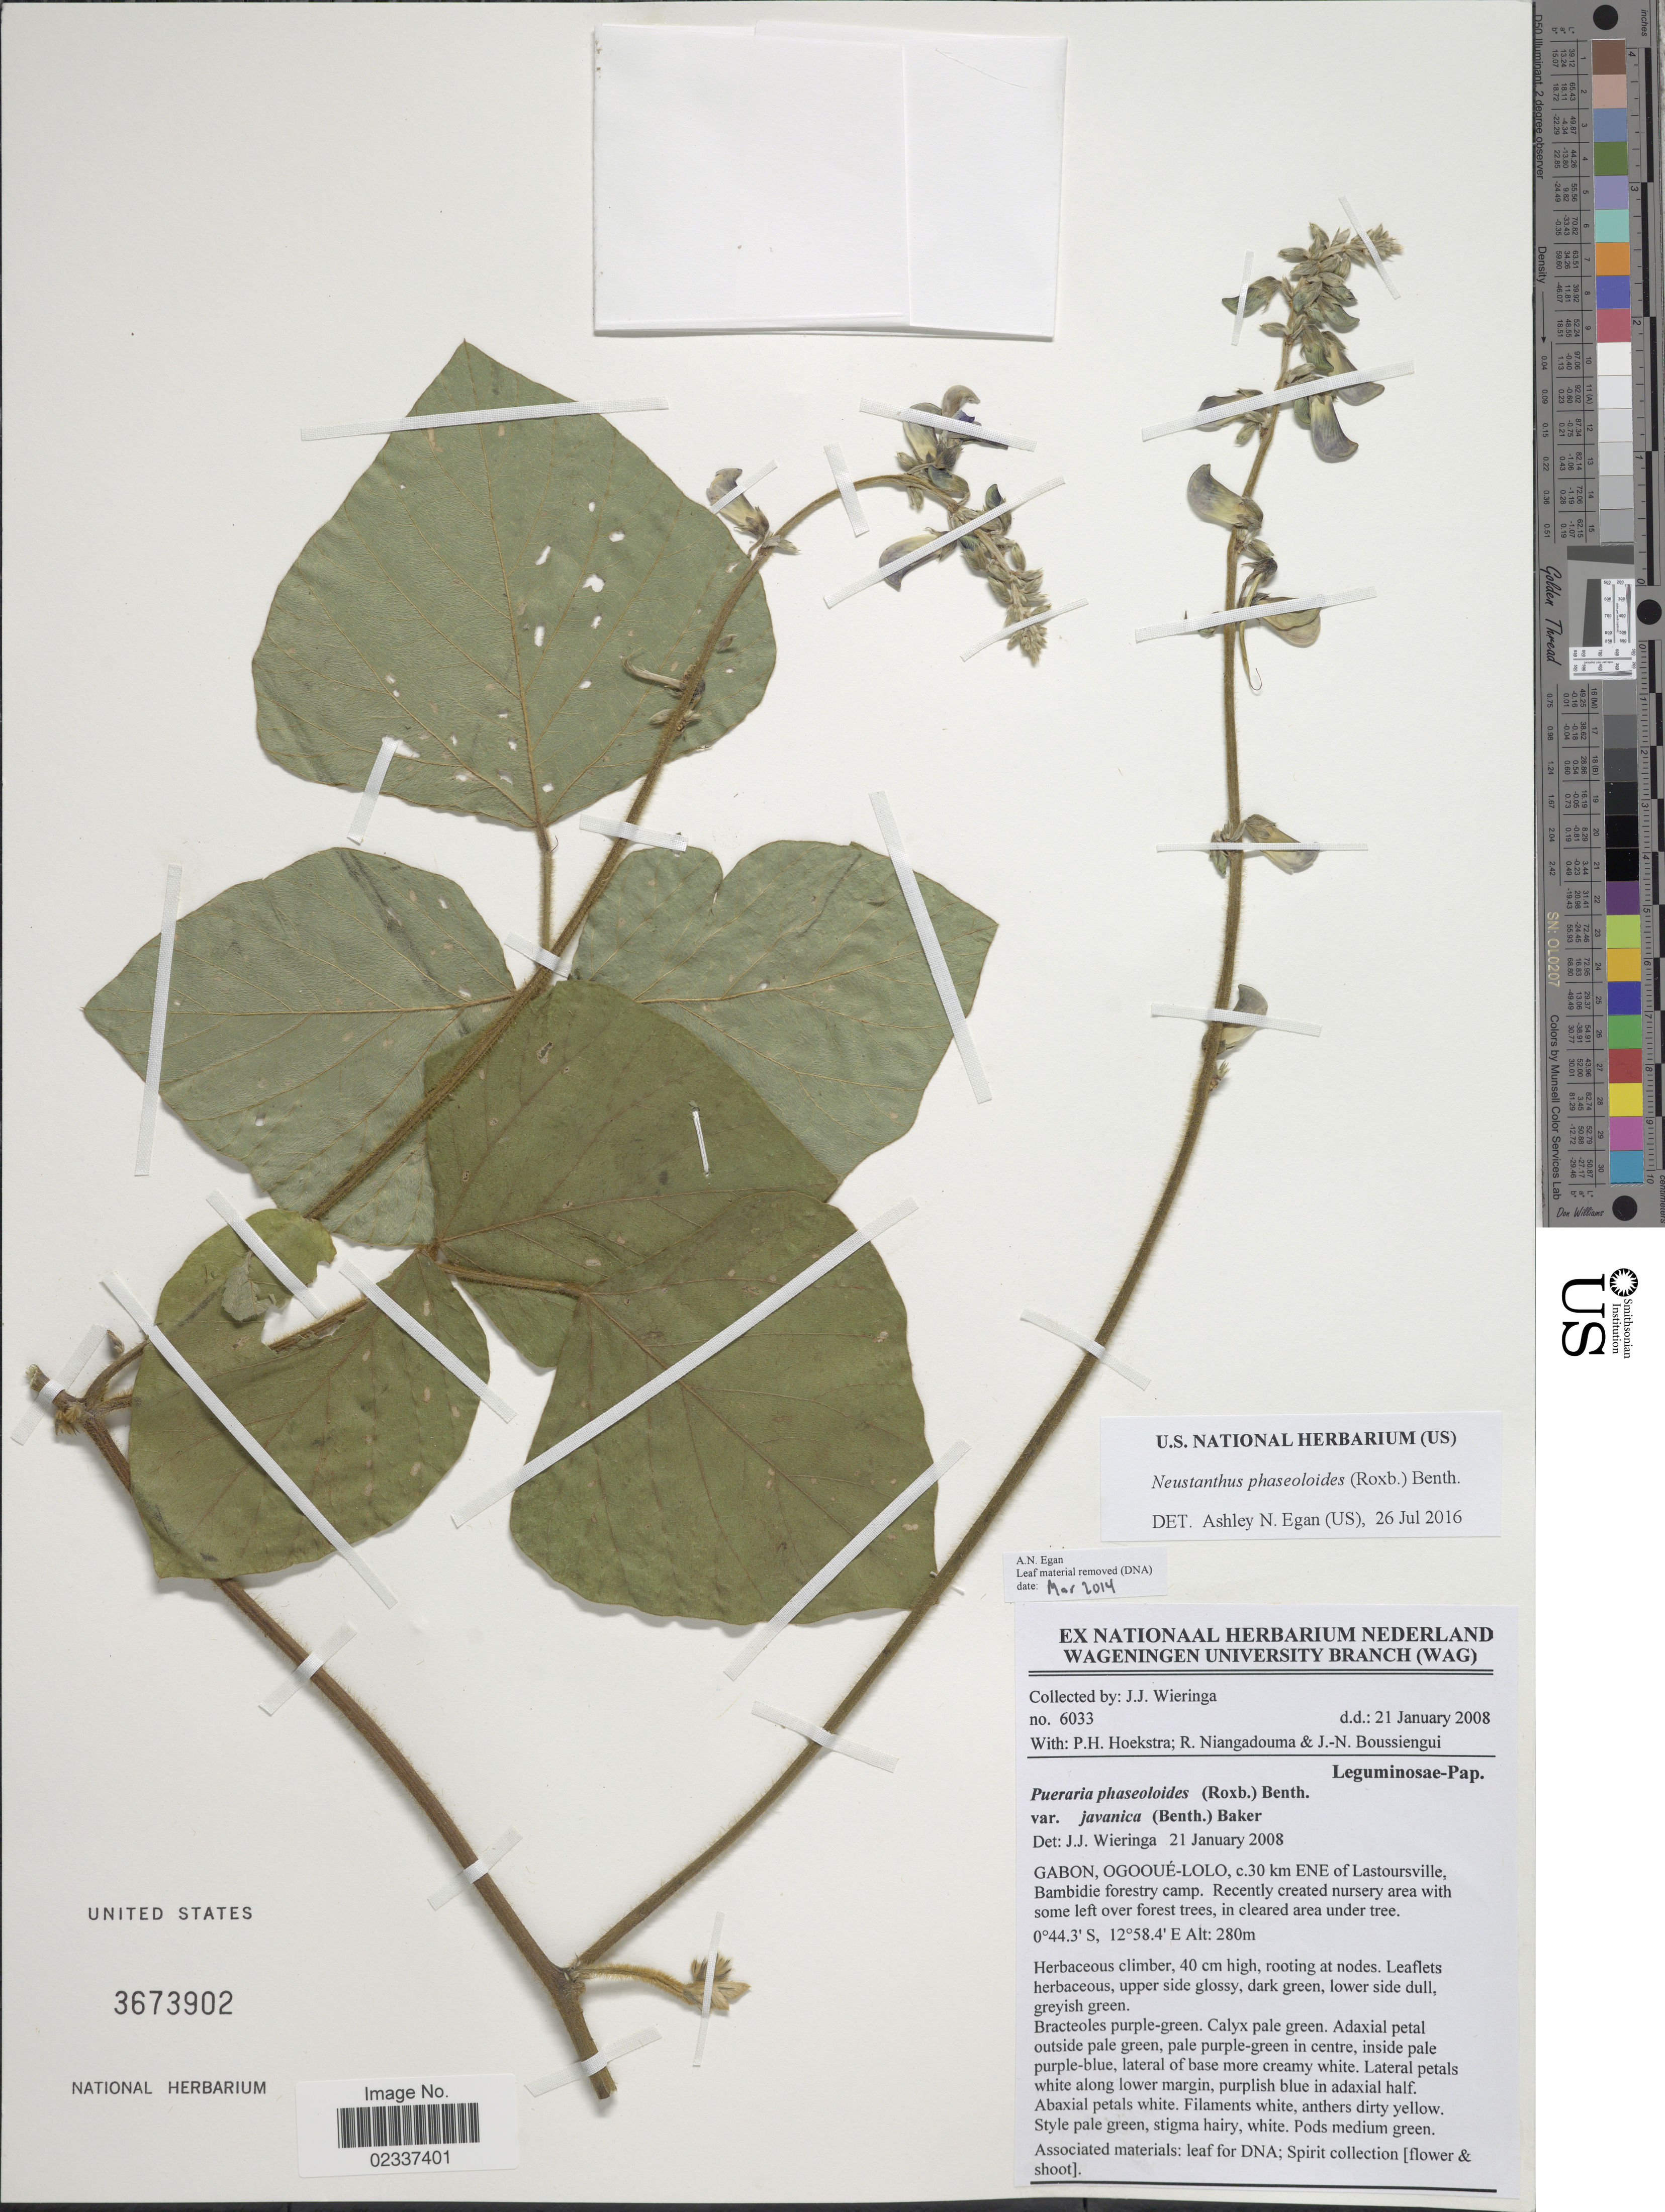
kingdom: Plantae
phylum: Tracheophyta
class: Magnoliopsida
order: Fabales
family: Fabaceae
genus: Neustanthus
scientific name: Neustanthus phaseoloides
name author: (Roxb.) Benth.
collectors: J. Wieringa, P. Hoekstra, R. Niangadouma & J. Boussiengui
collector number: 6033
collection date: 2008-01-21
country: Gabon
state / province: Ogooue-Lolo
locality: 30 km ENE of Lastoursville Bambidie forestry camp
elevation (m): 280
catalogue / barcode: US 3673902